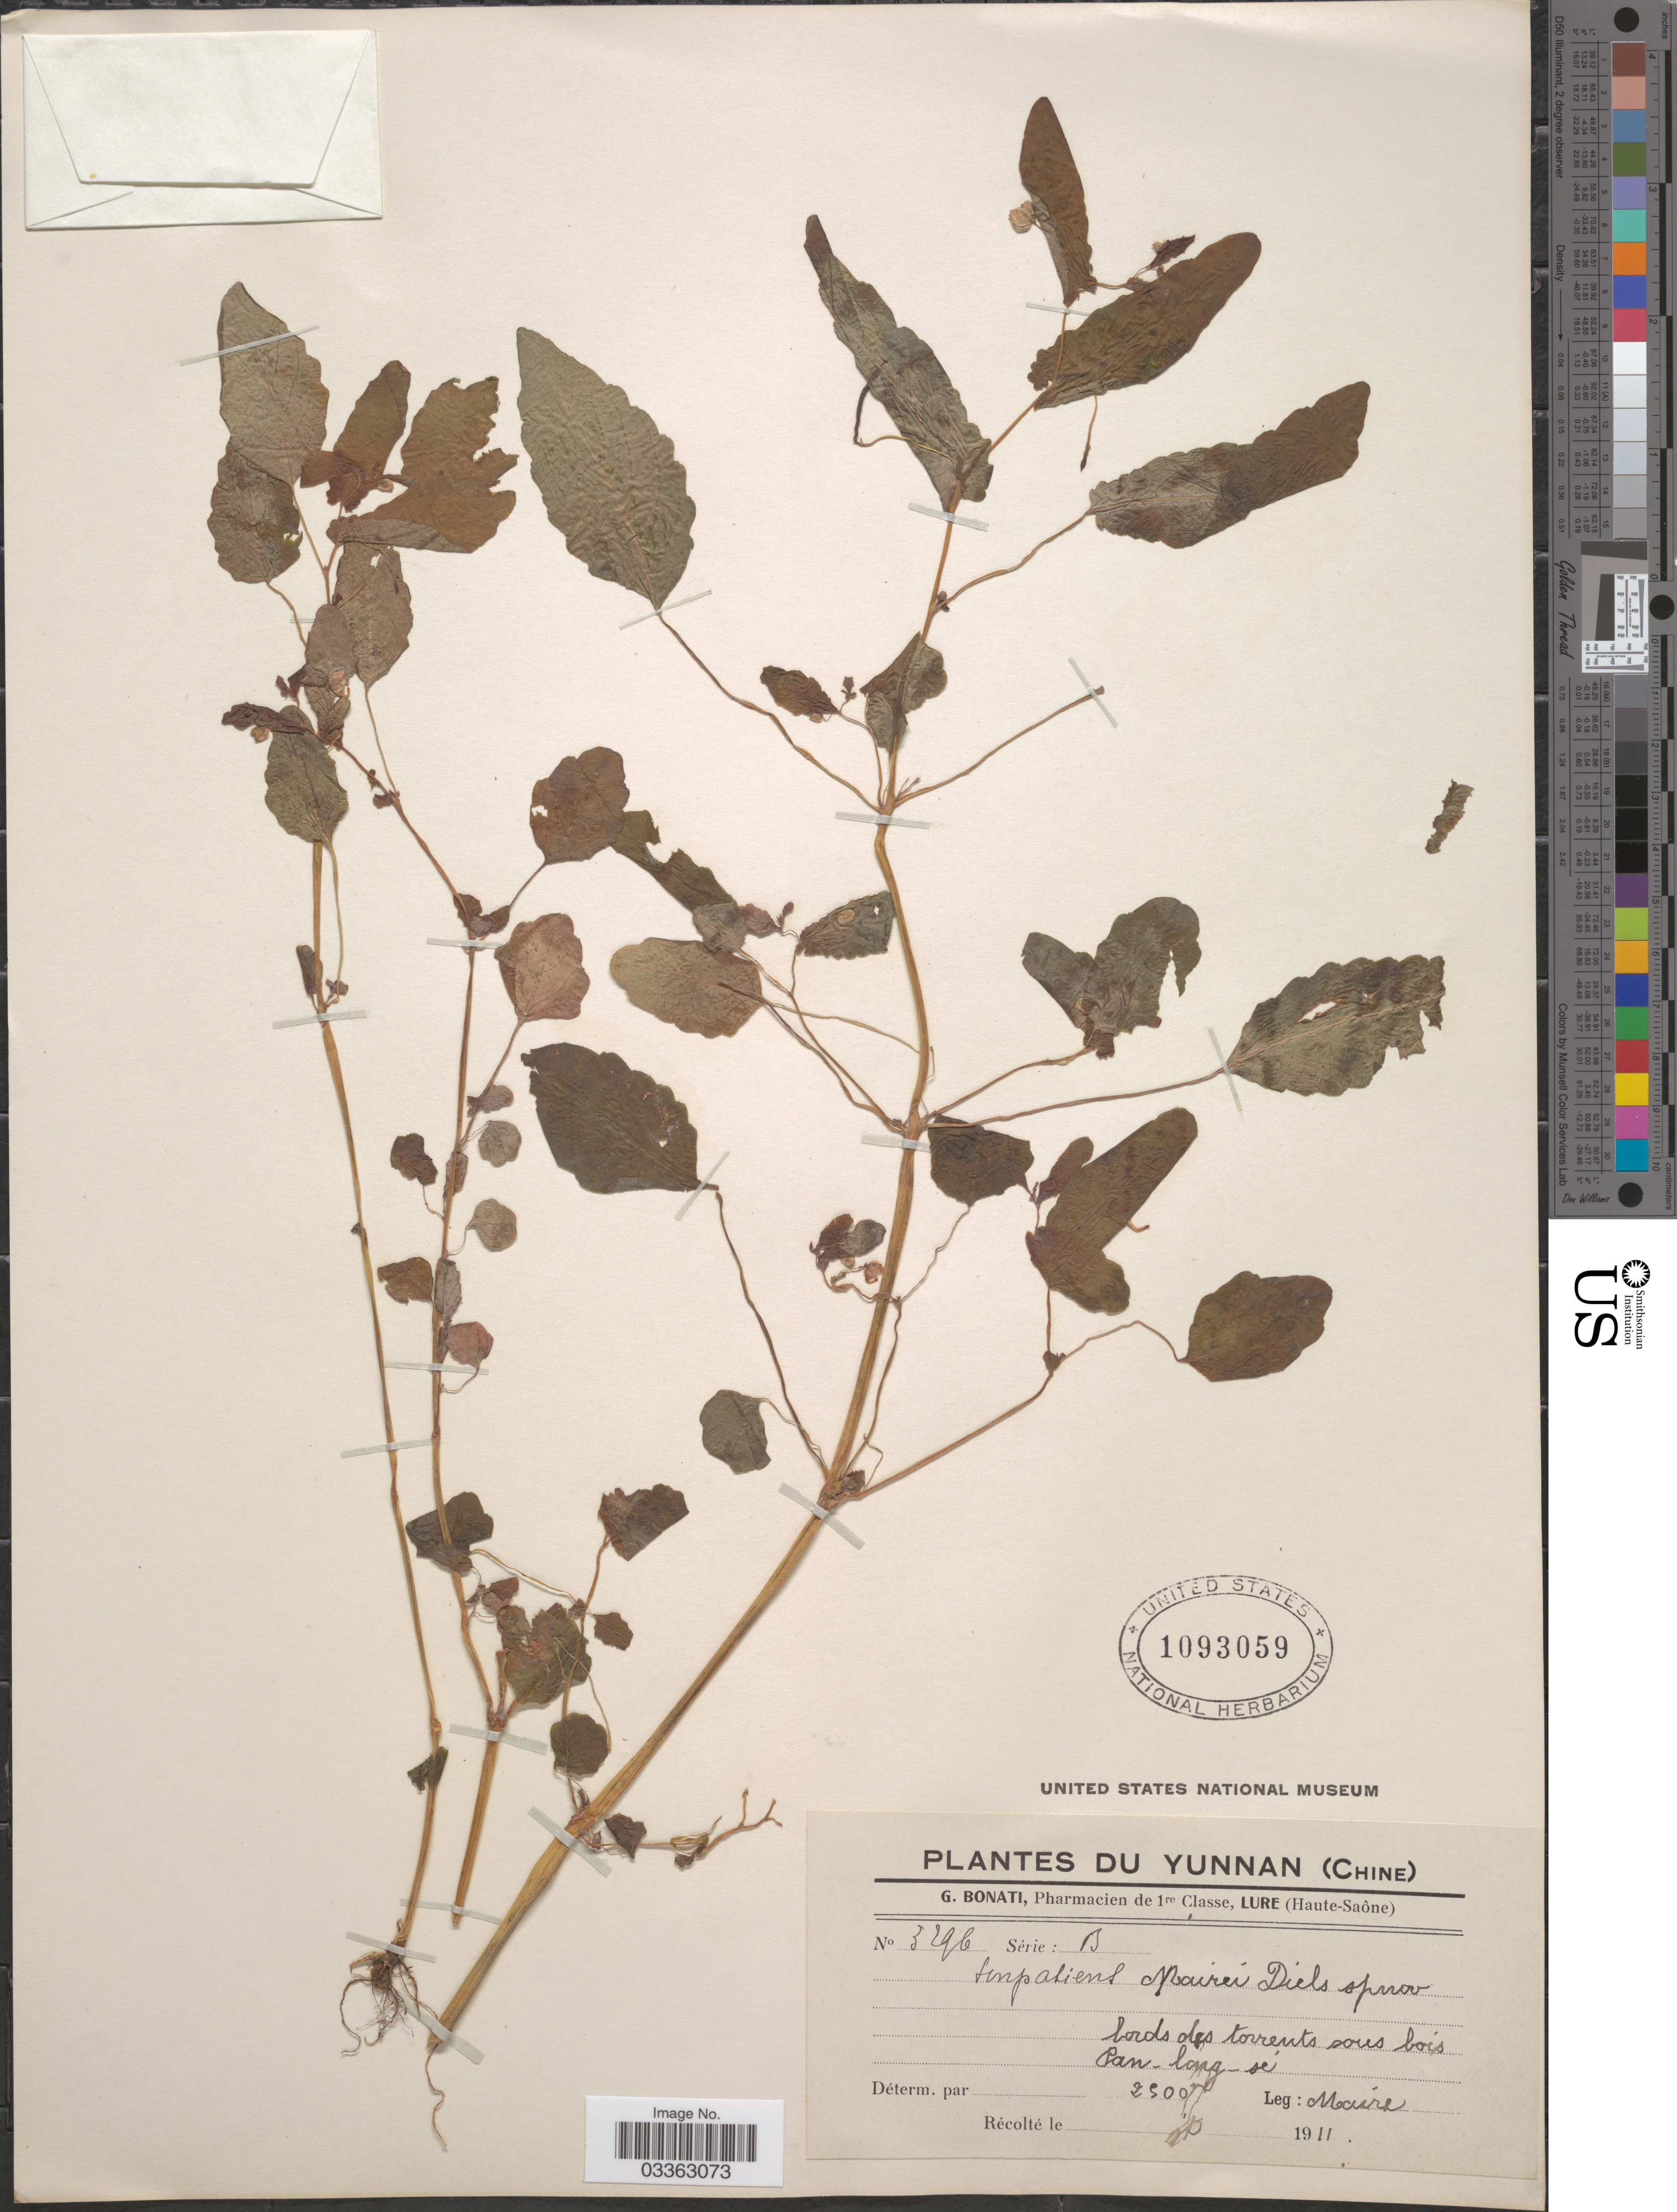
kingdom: Plantae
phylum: Tracheophyta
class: Magnoliopsida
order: Ericales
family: Balsaminaceae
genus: Impatiens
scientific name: Impatiens mairei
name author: H. Lév.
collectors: Maire, --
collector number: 3296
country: China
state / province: Yunnan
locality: Bords des torrents sous bois Pan-lang-sé.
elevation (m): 2500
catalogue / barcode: US 1093059